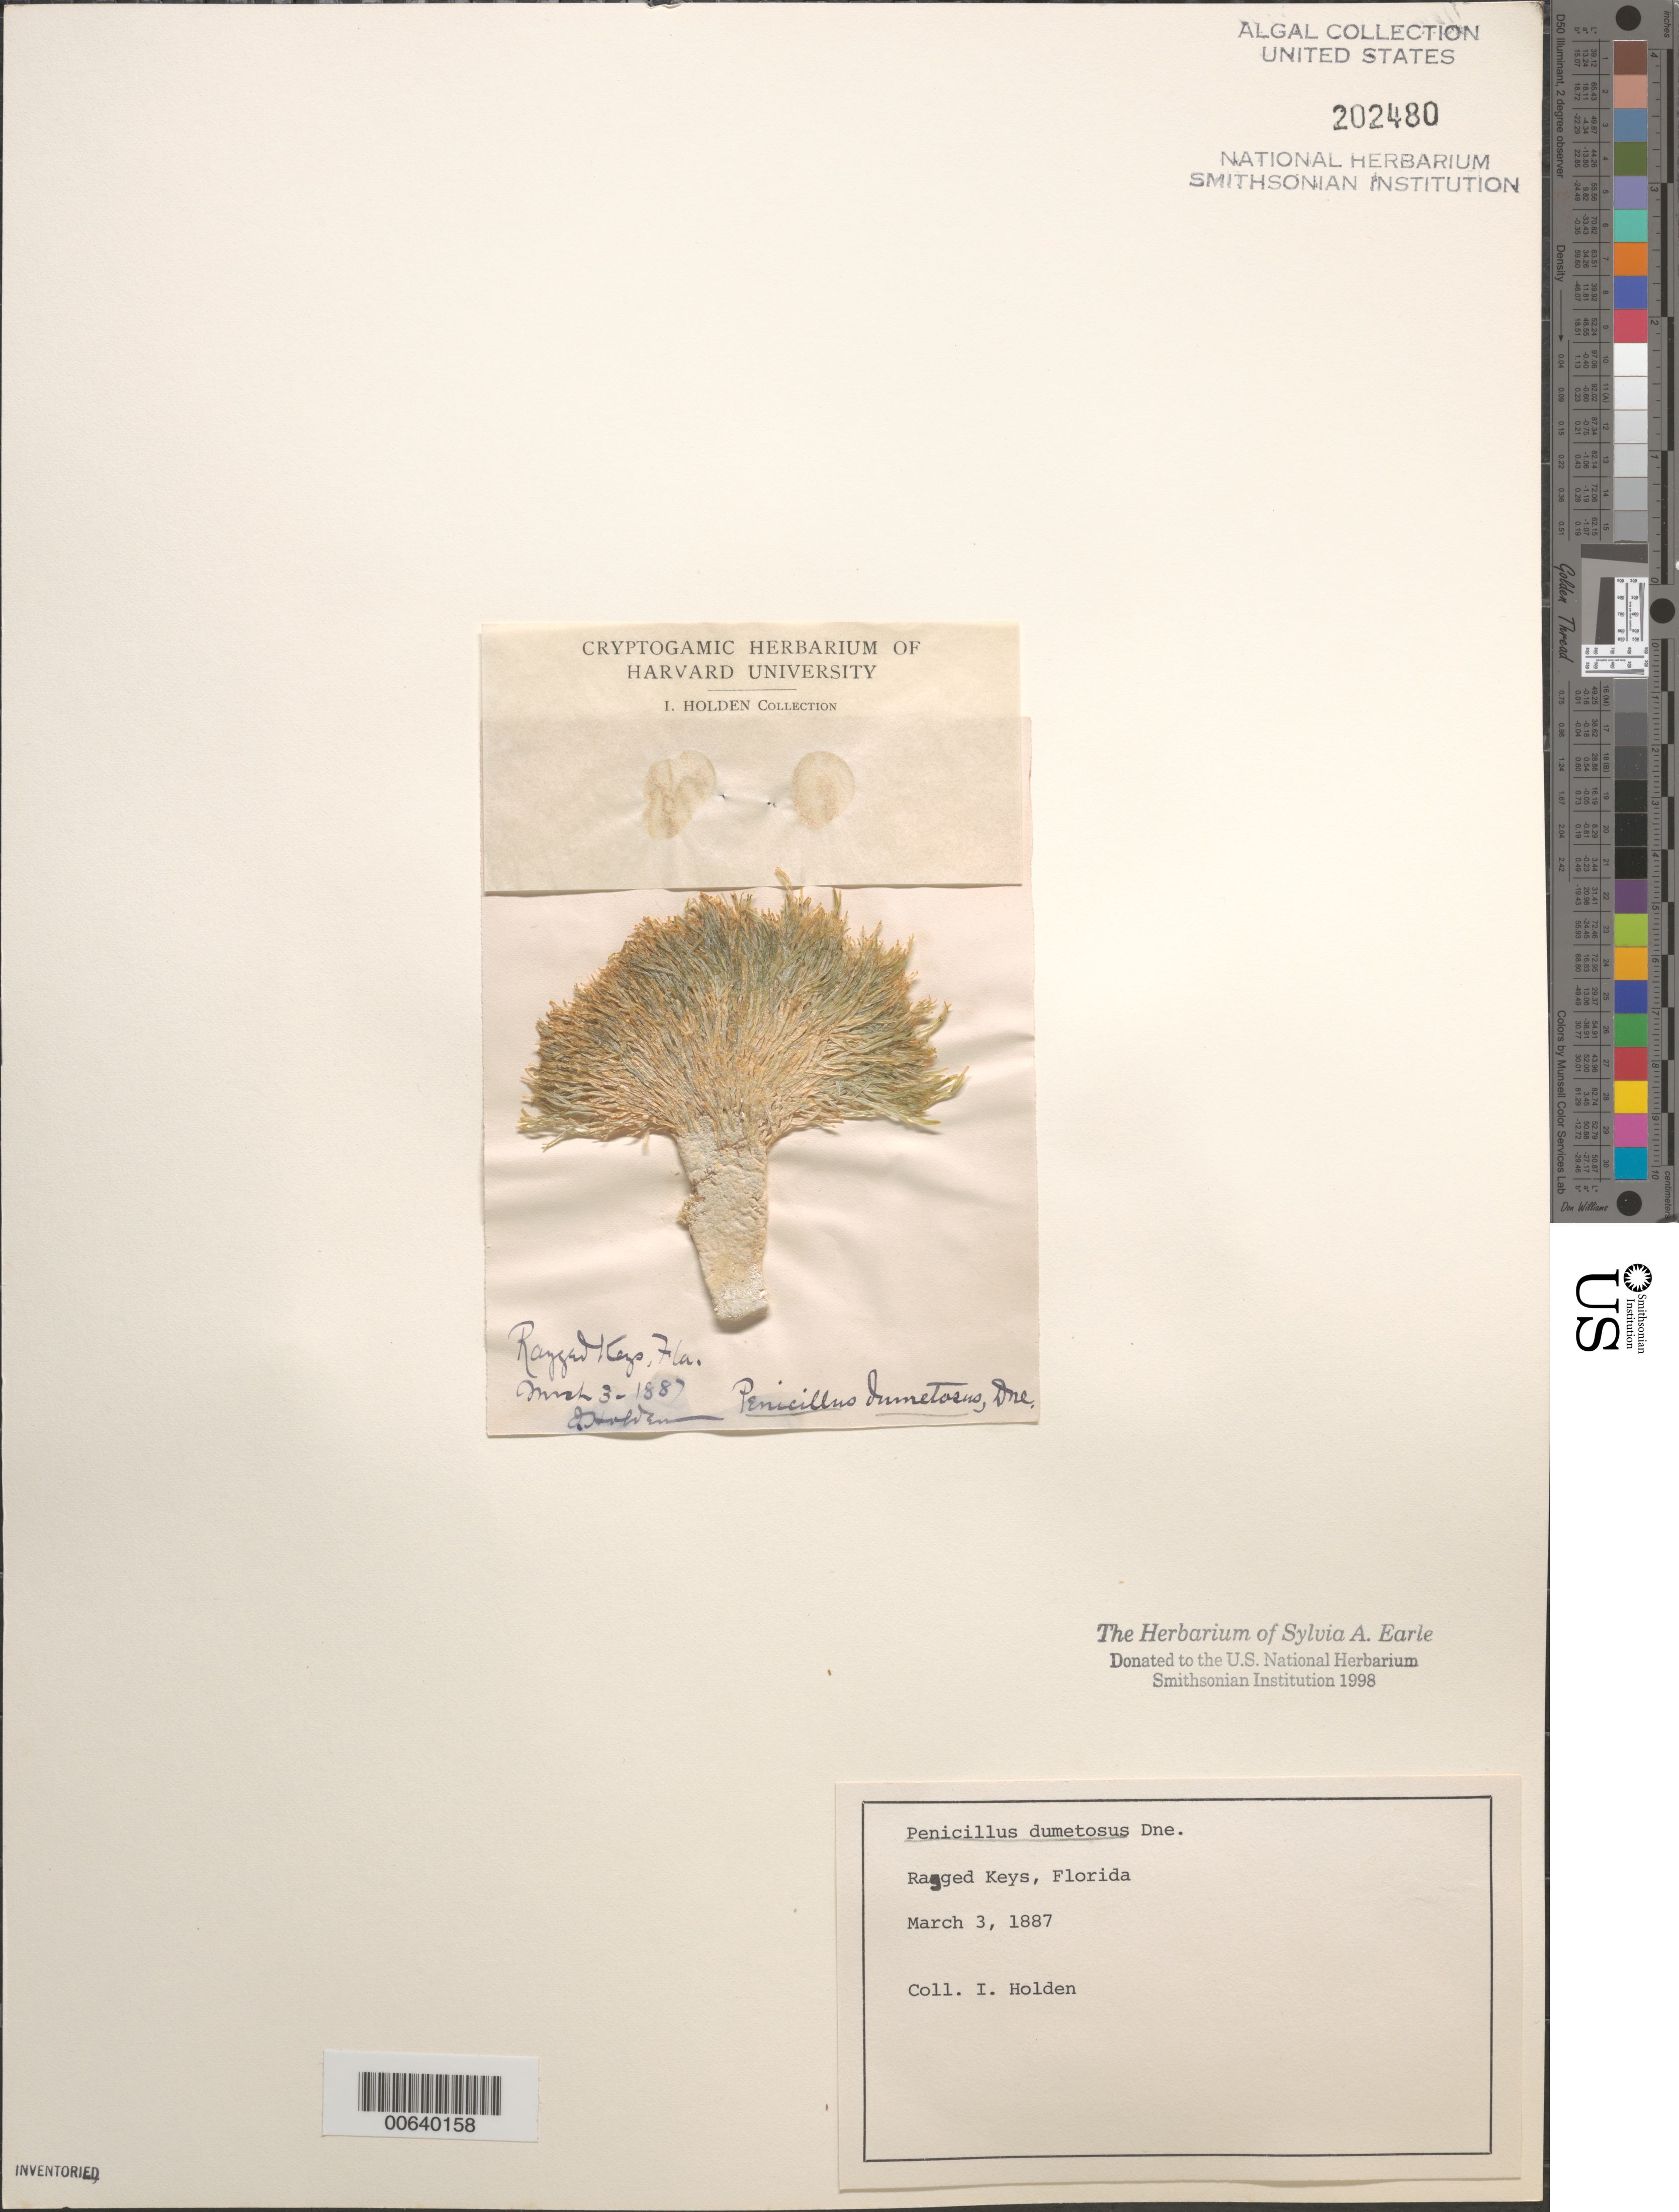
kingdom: Plantae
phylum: Chlorophyta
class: Ulvophyceae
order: Bryopsidales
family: Udoteaceae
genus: Penicillus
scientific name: Penicillus dumetosus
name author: (J.V.Lamouroux) Blainville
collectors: I. Holden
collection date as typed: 03 Mar 1887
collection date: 1887-03-03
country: United States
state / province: Florida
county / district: Miami-Dade County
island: Ragged Keys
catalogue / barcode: US 202480